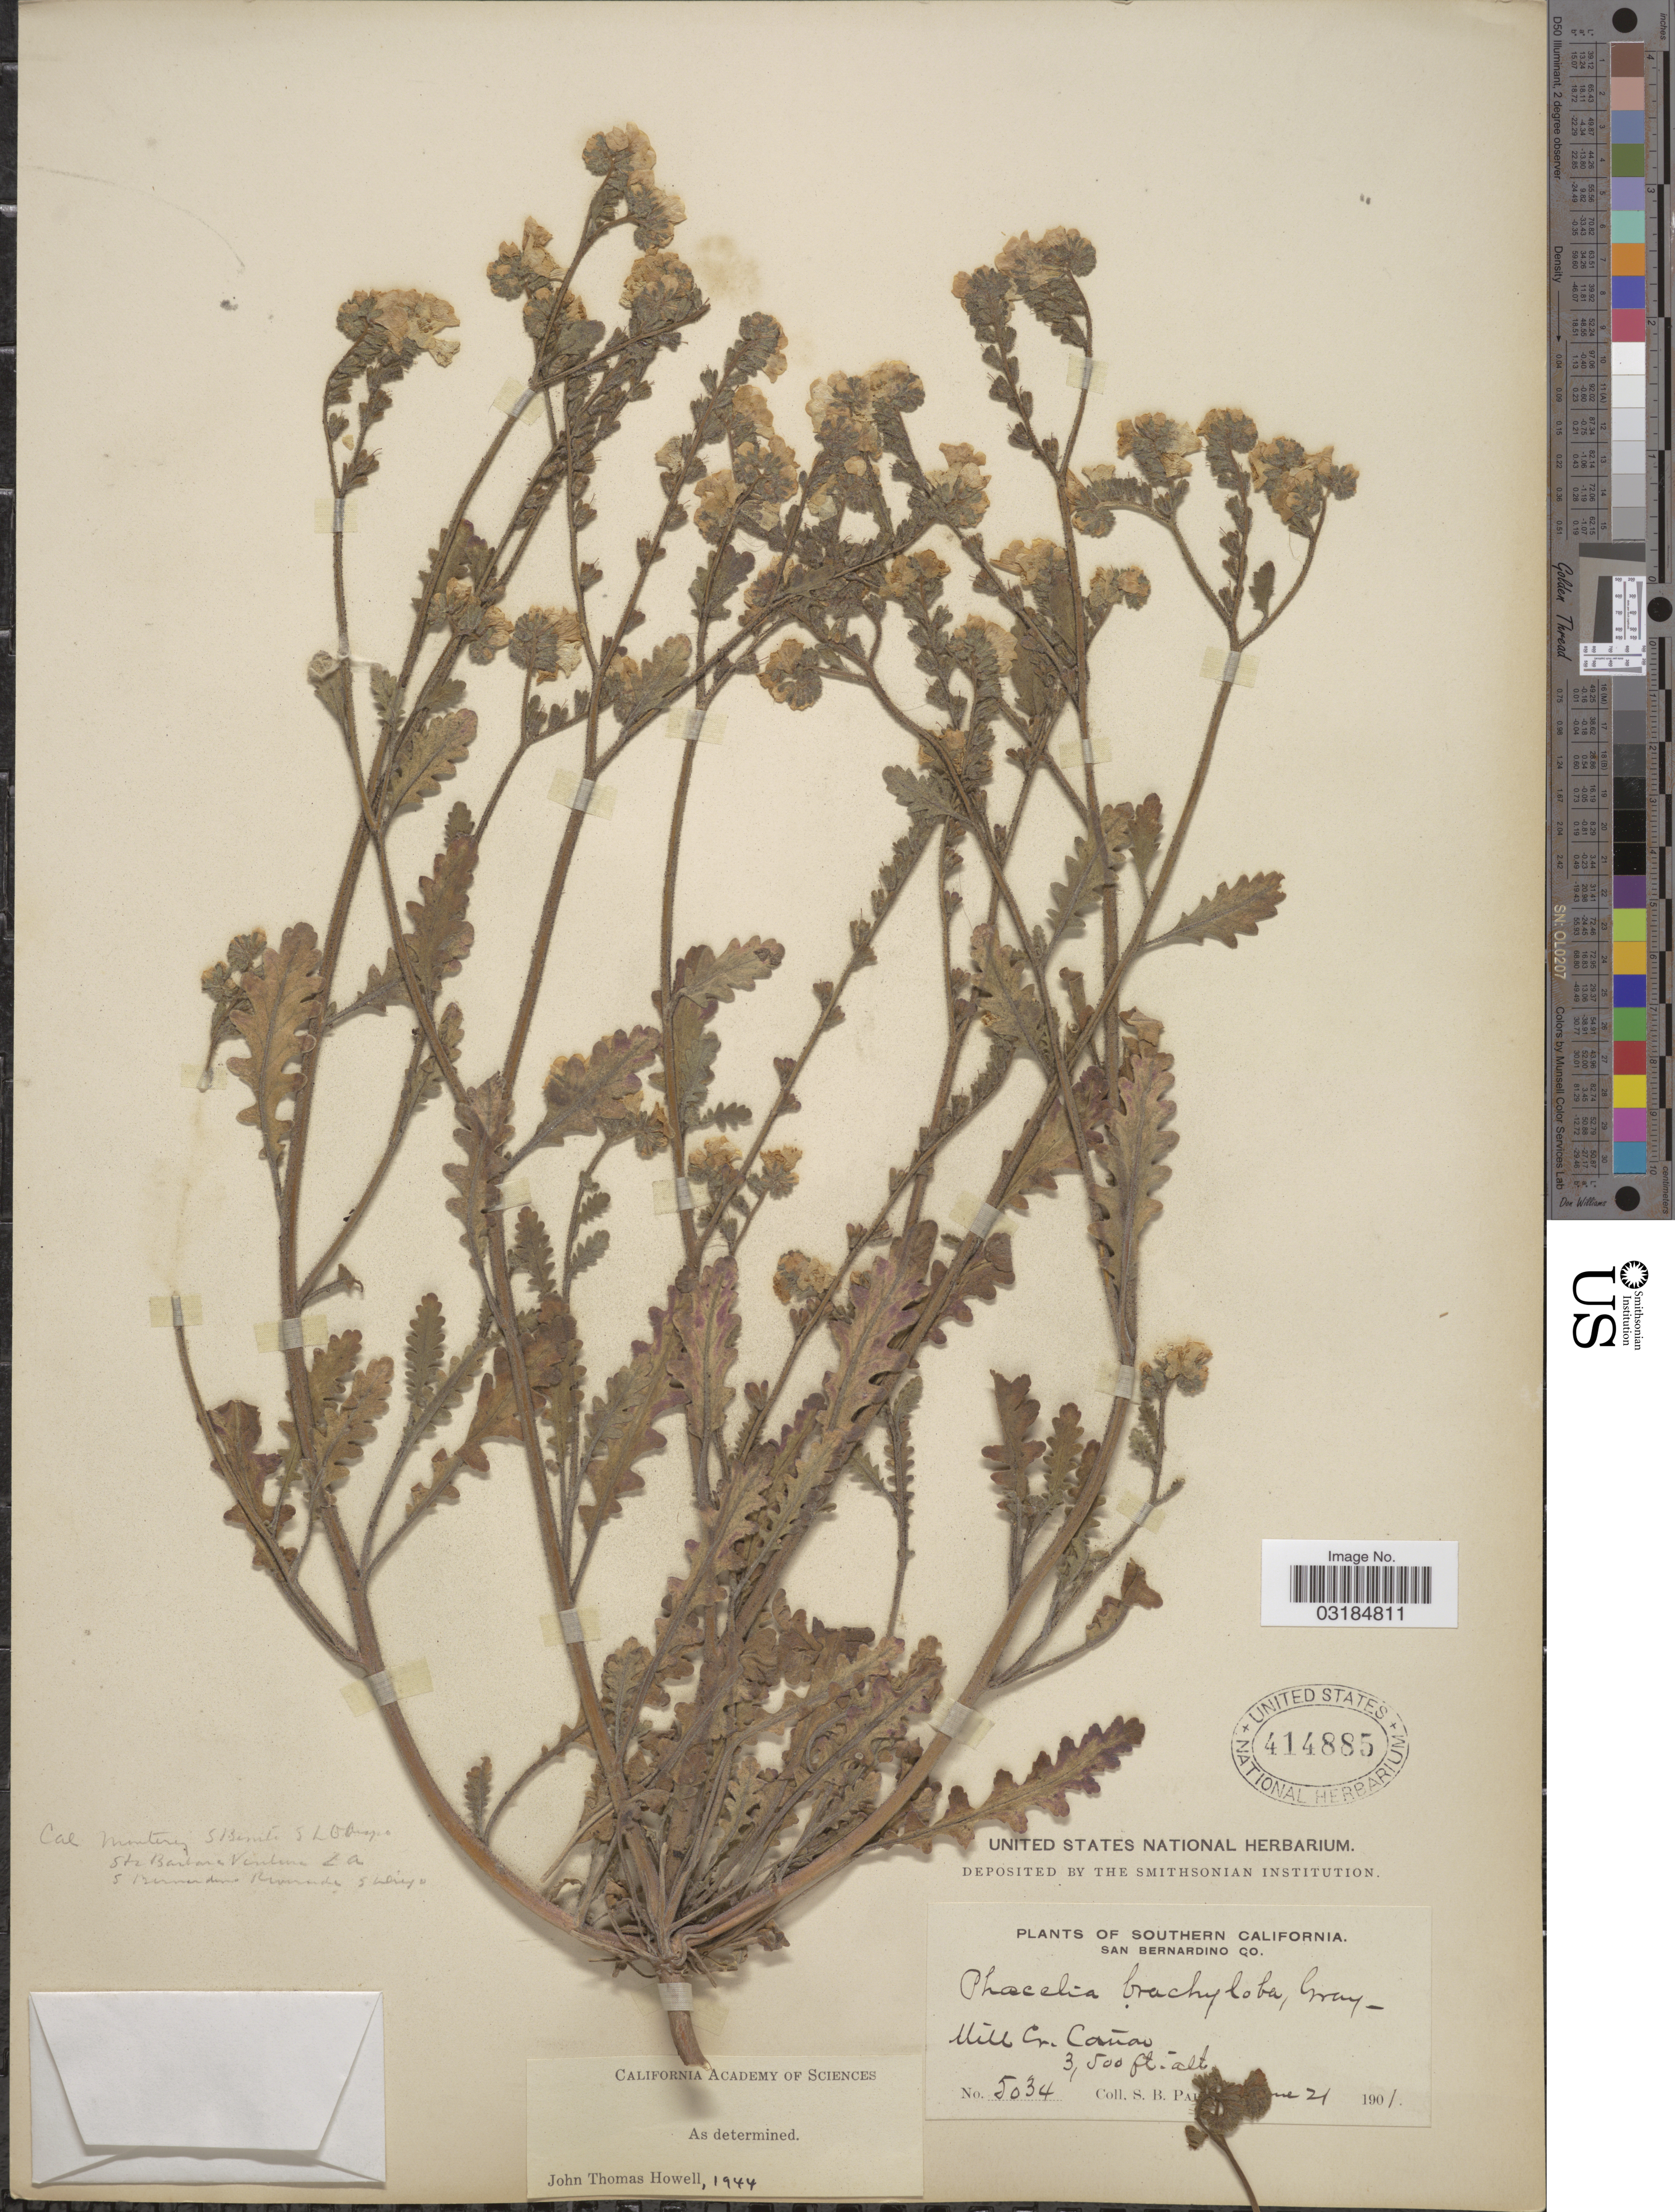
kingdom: Plantae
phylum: Tracheophyta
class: Magnoliopsida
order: Boraginales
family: Hydrophyllaceae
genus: Phacelia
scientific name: Phacelia brachyloba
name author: (Benth.) A. Gray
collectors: S. B. Parish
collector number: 5034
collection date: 1901-06-21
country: United States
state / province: California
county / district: San Bernardino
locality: Southern California, San Bernardino Co., Mill Cr. Cañon.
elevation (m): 1067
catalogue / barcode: US 414885